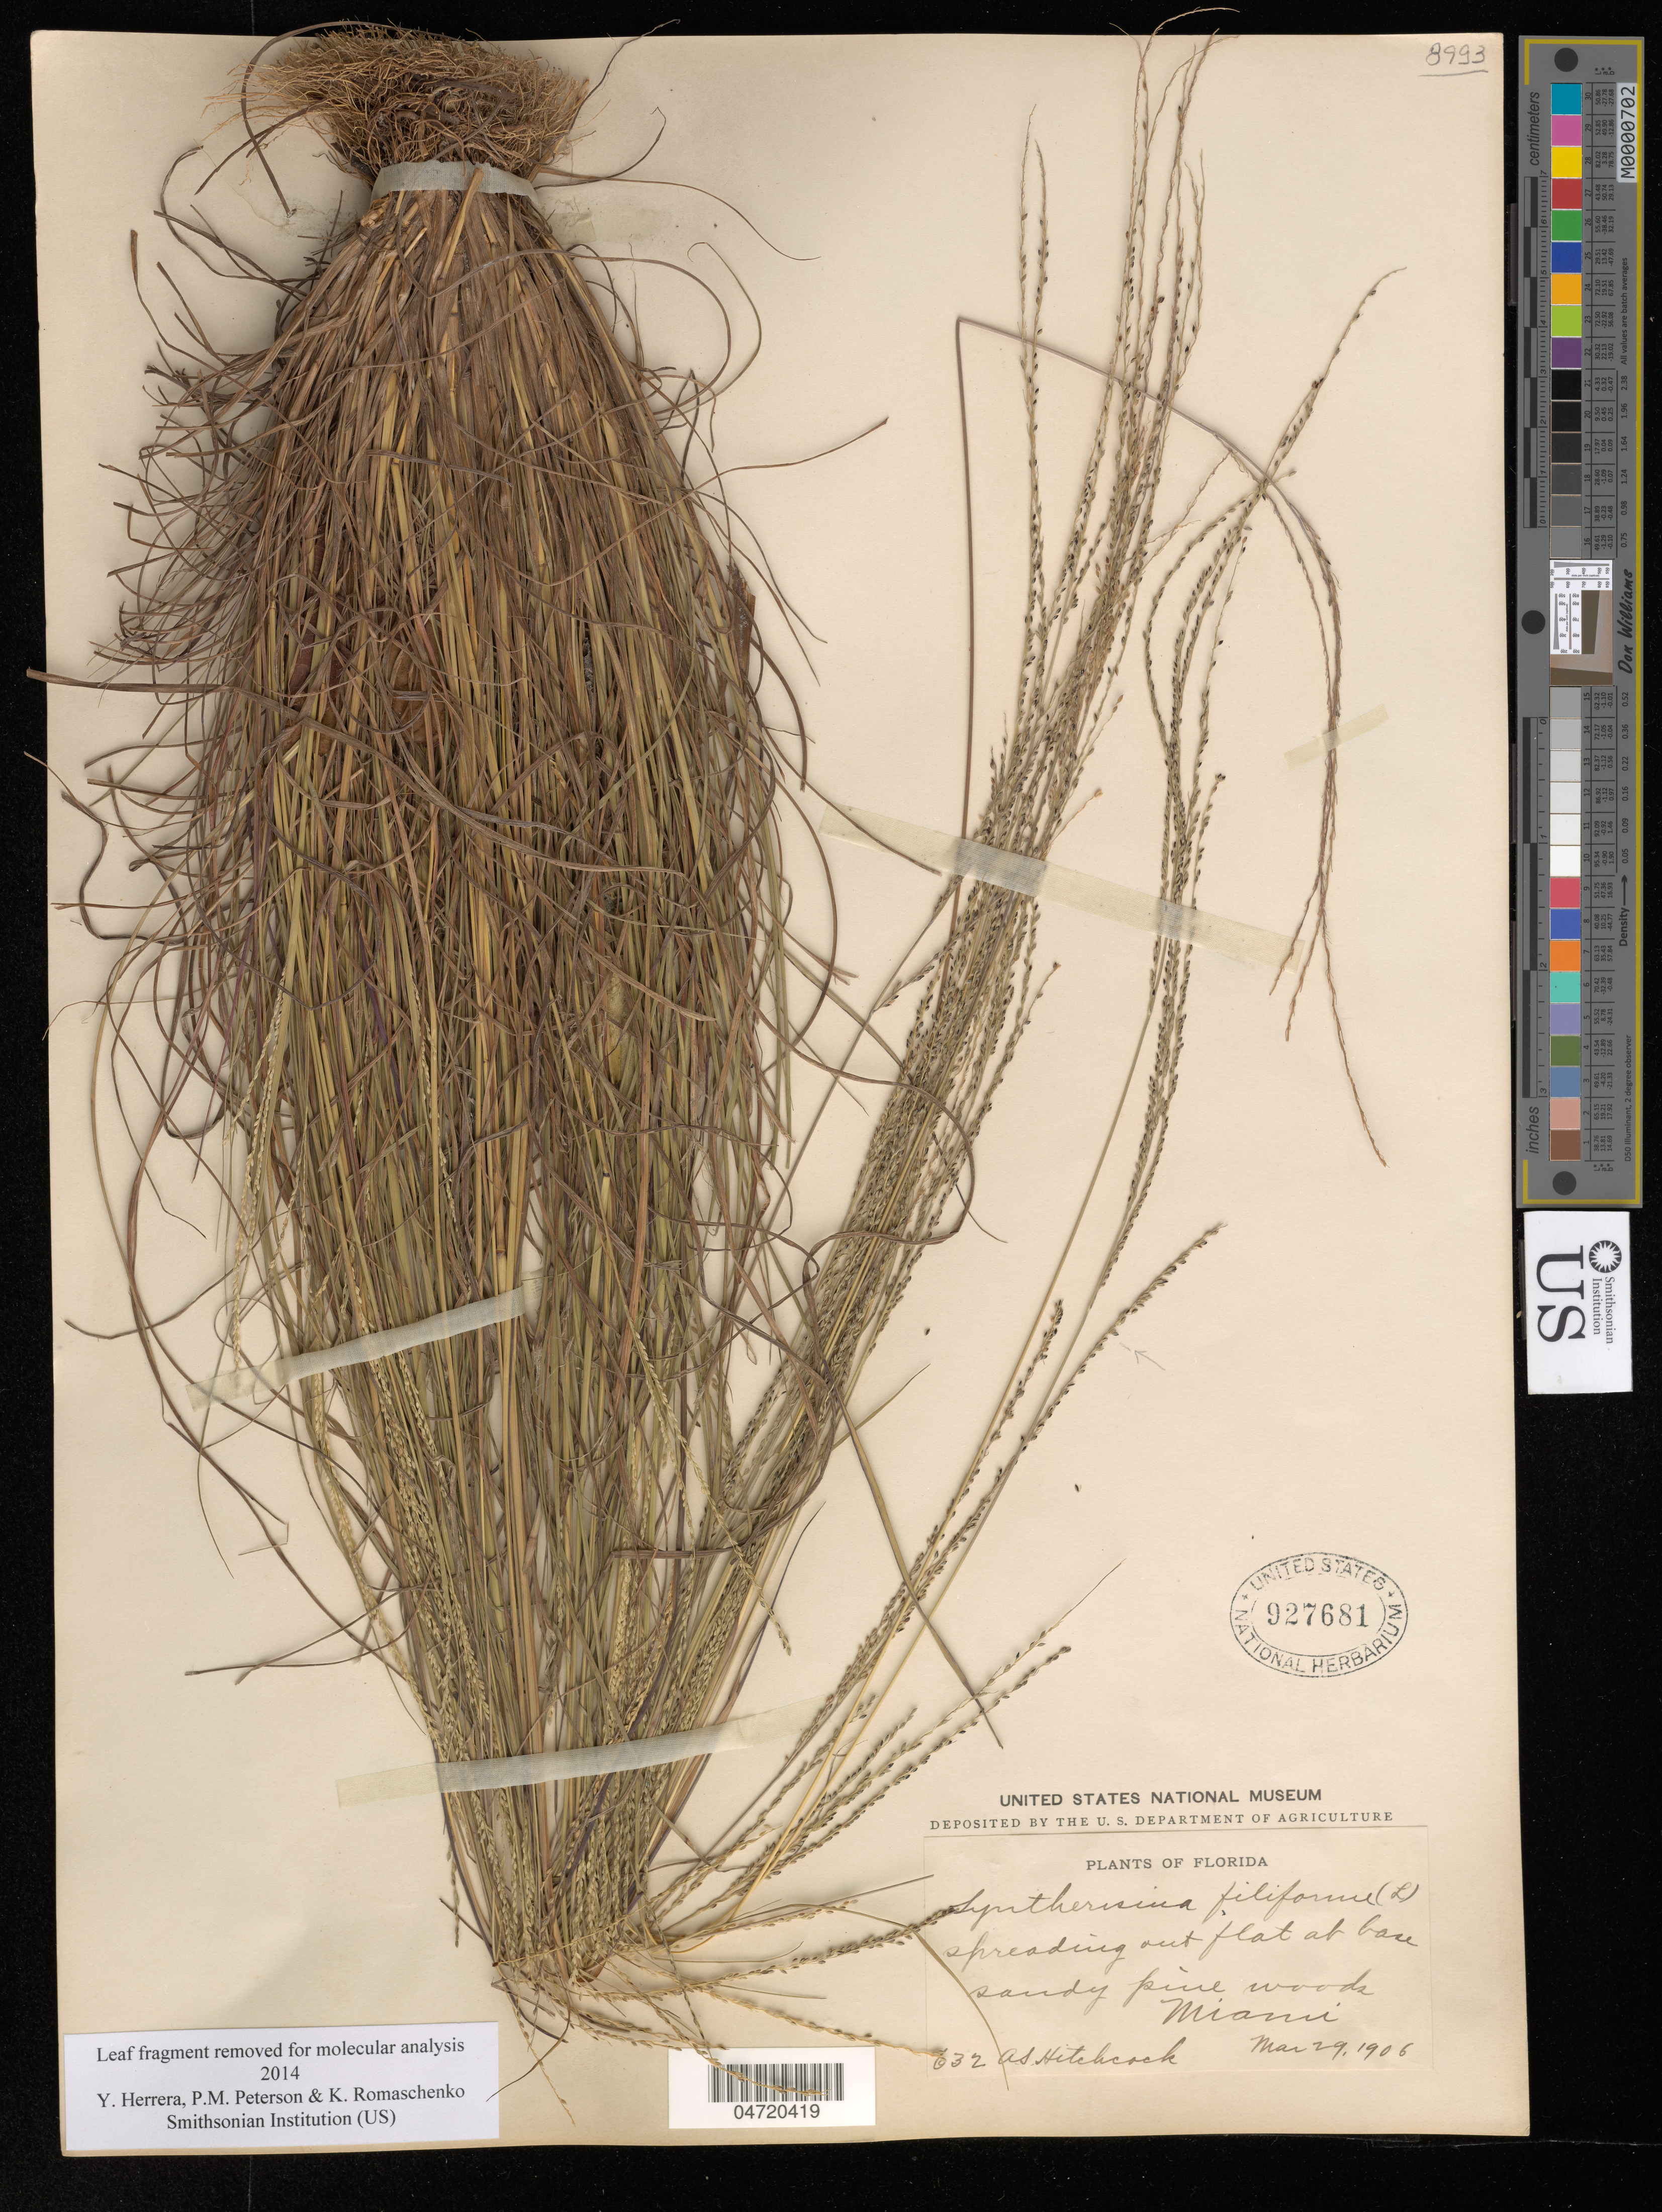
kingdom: Plantae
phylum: Tracheophyta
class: Liliopsida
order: Poales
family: Poaceae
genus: Syntherisma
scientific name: Syntherisma filiforme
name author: (L.) Nash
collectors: A. Hitchcock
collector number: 632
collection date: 1906-03-29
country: United States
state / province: Florida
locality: Miami.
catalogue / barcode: US 927681